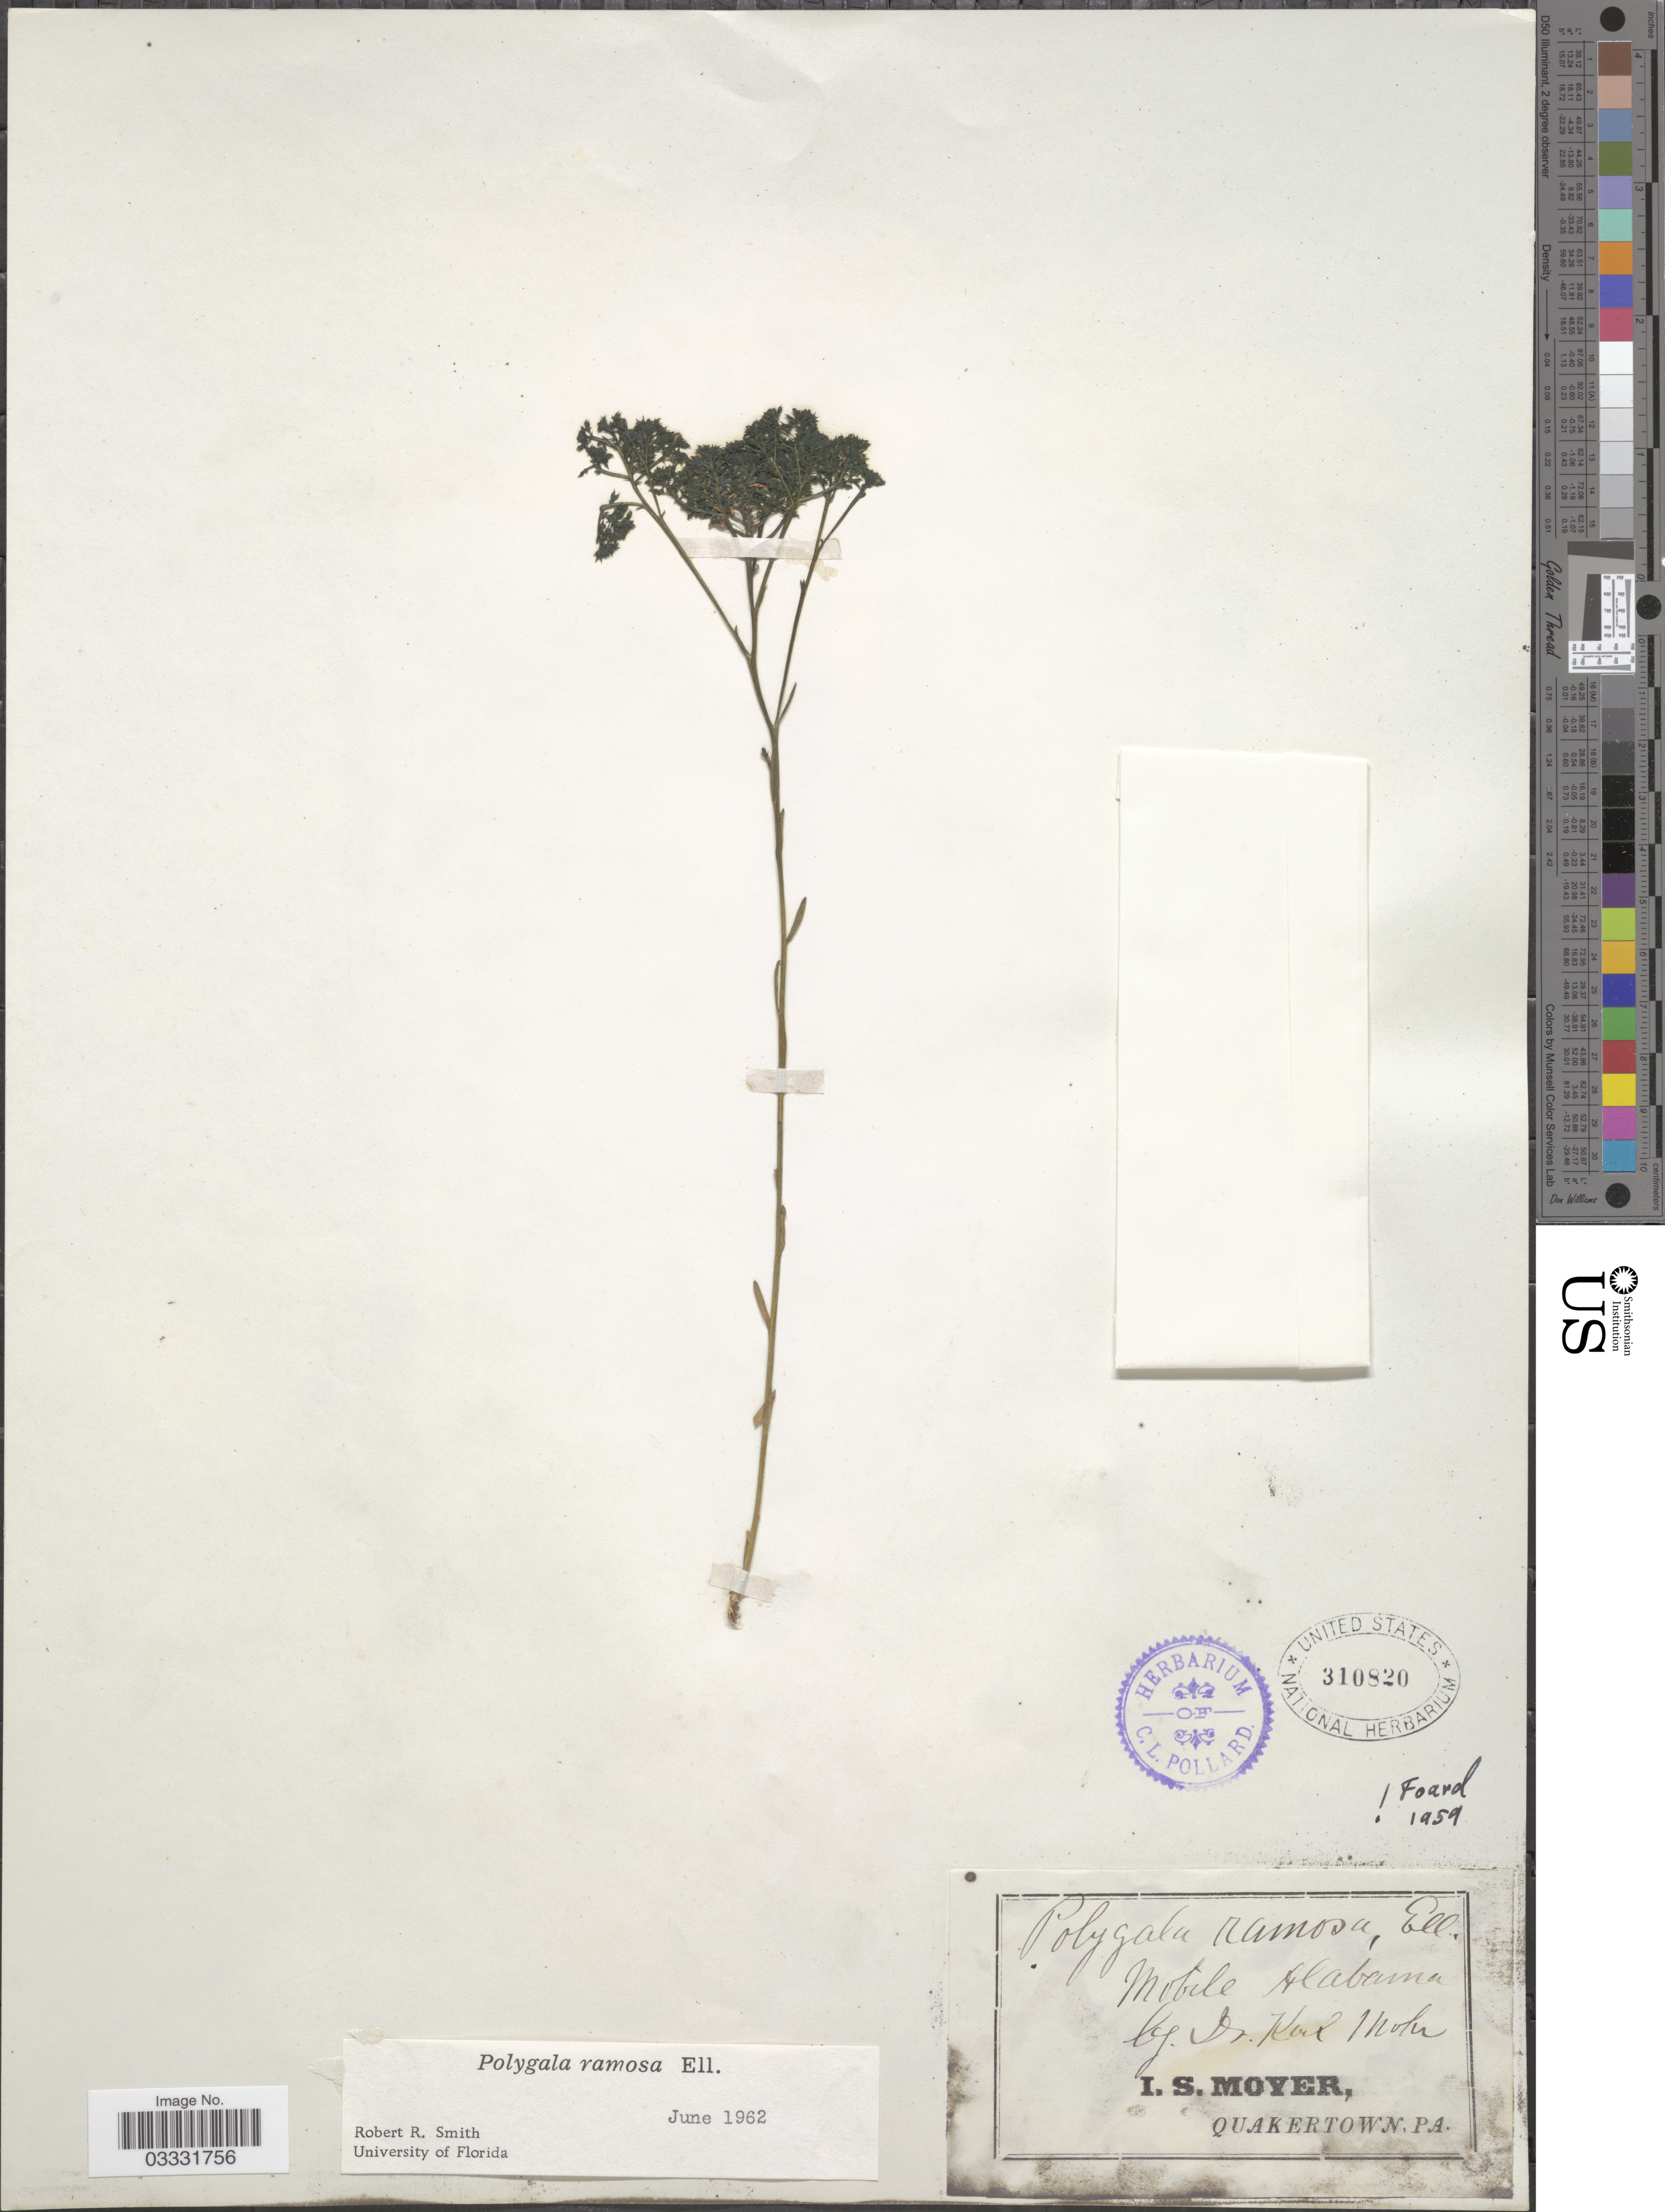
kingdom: Plantae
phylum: Tracheophyta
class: Magnoliopsida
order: Fabales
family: Polygalaceae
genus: Polygala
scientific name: Polygala ramosa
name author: Elliott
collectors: K. Mohr & I. S. Moyer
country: United States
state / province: Alabama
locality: Mobile.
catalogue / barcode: US 310820